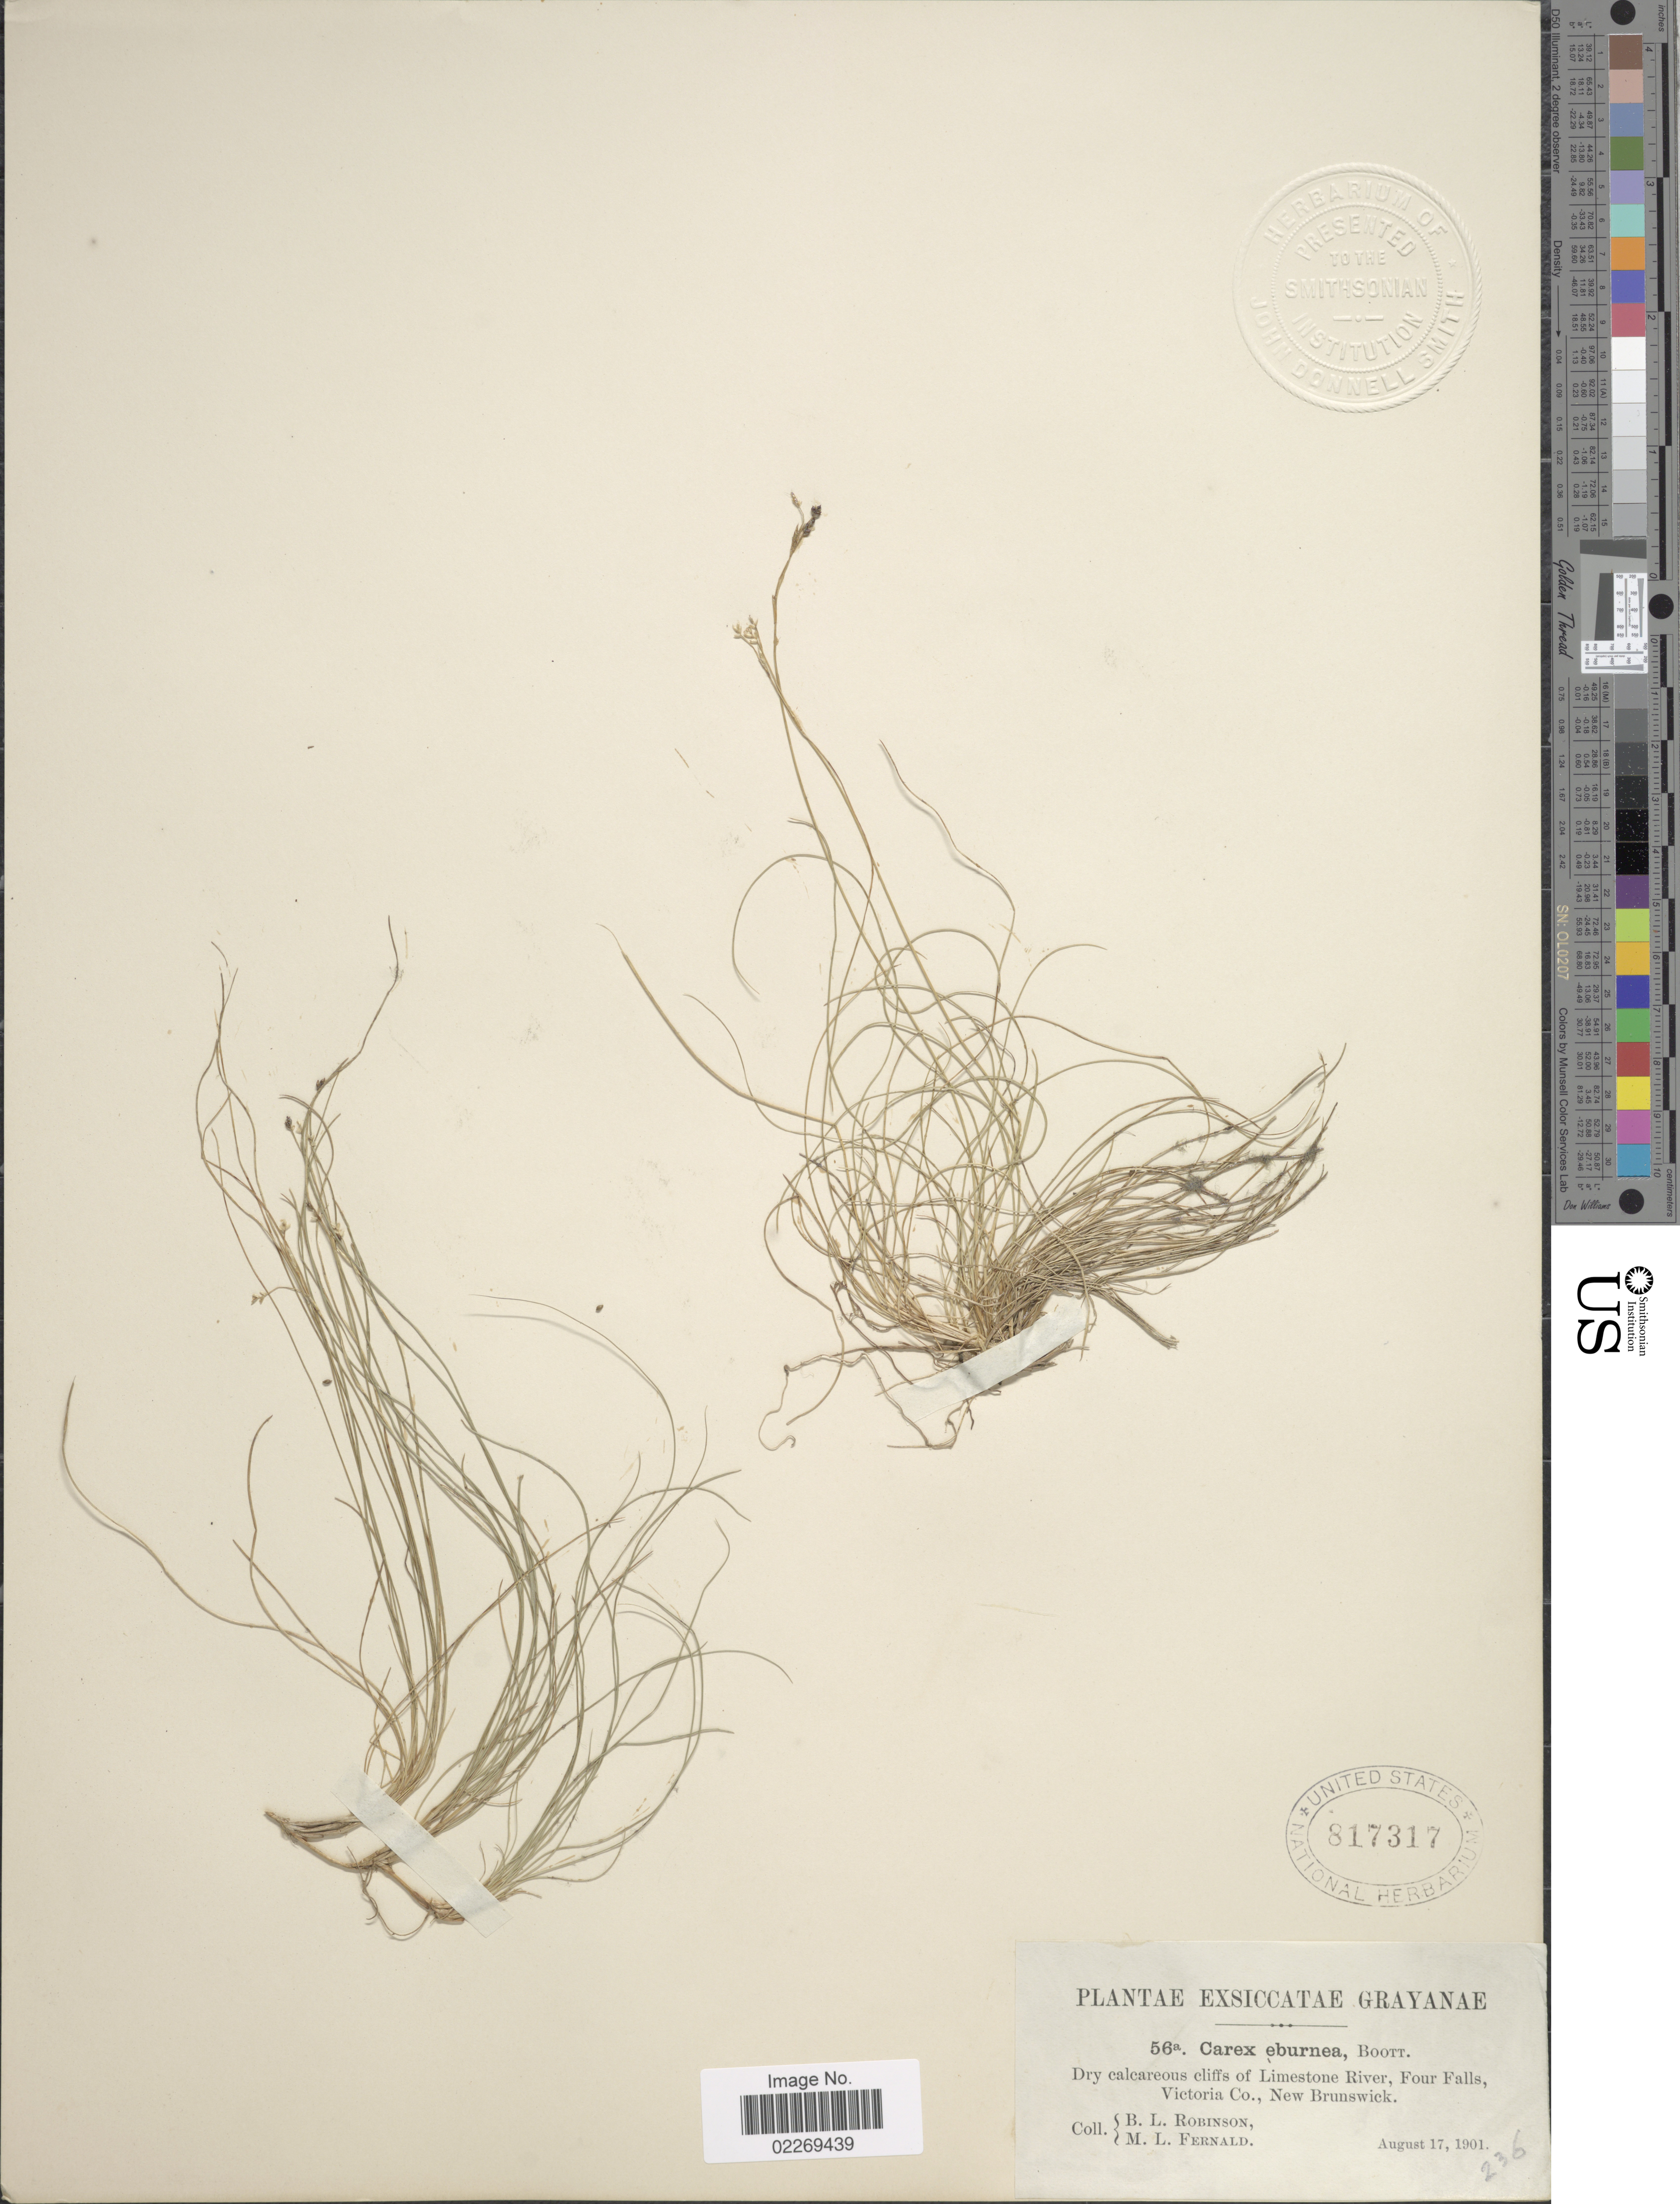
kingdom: Plantae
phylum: Tracheophyta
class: Liliopsida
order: Poales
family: Cyperaceae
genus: Carex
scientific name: Carex eburnea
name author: Boott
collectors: B. L. Robinson & M. L. Fernald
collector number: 56a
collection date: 1901-08-17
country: Canada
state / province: New Brunswick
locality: Dry calcareous cliffs of Limestone River, Four Falls, Victoria Co.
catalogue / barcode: US 817317